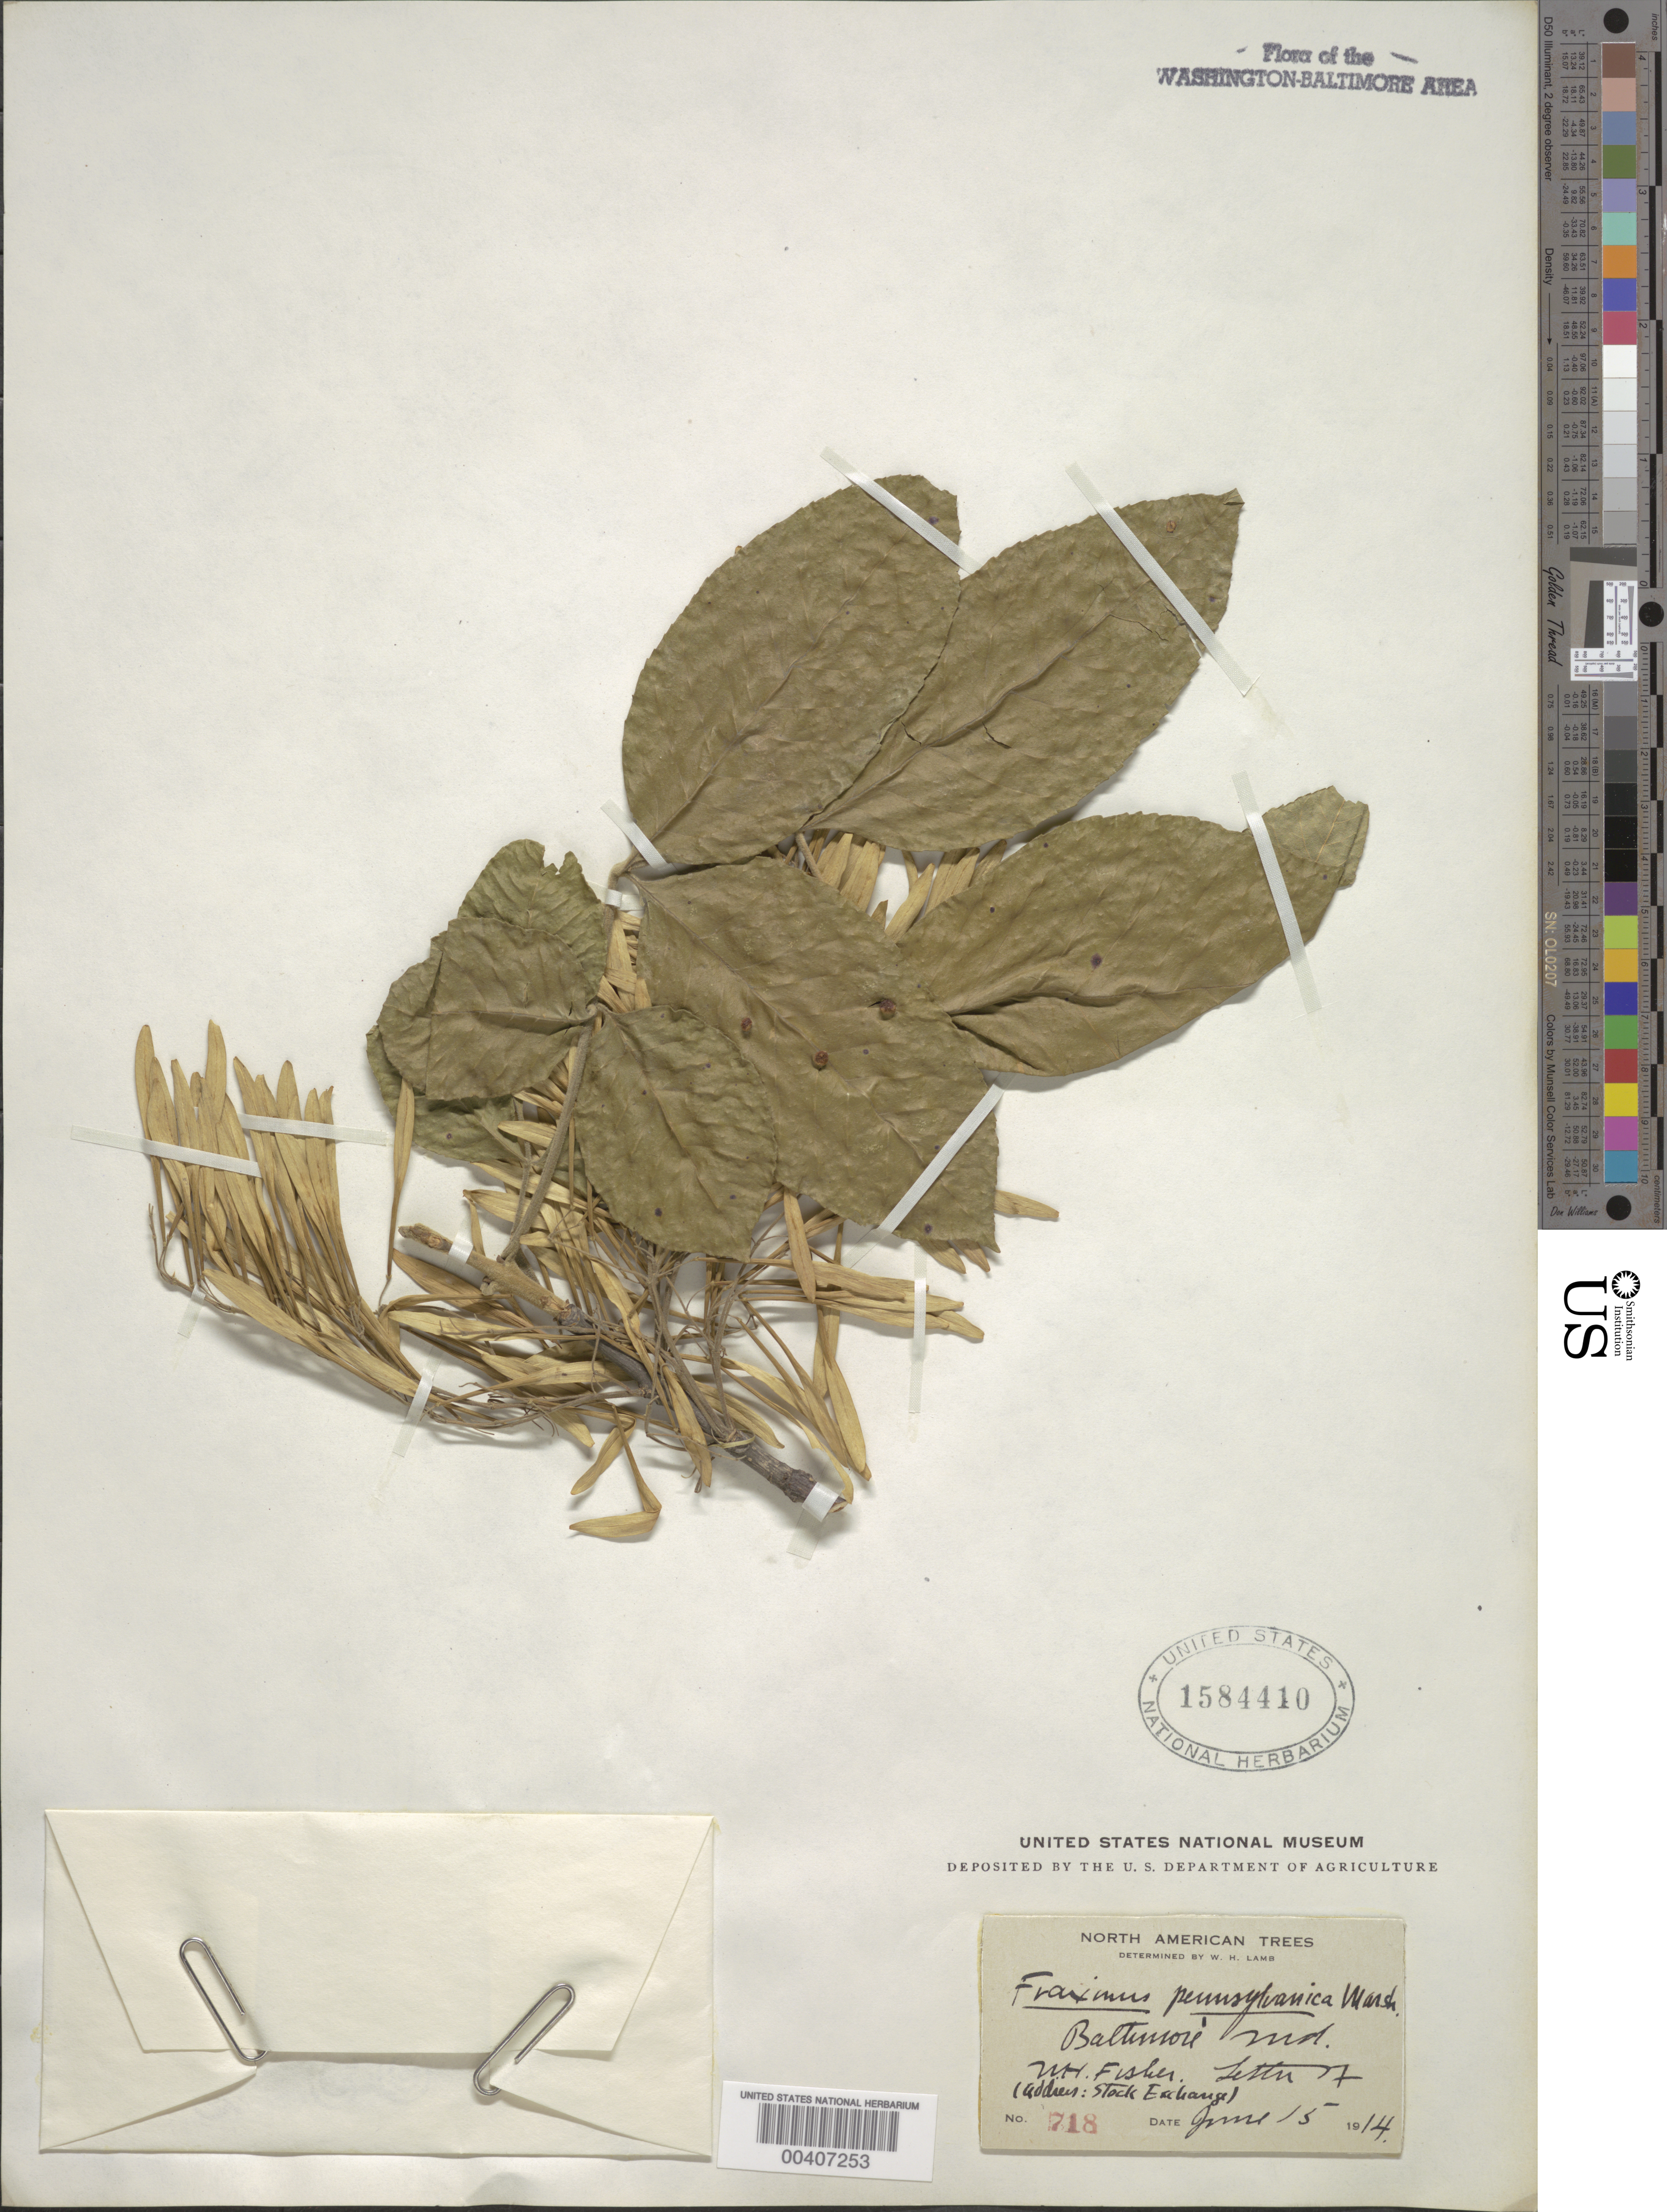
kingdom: Plantae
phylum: Tracheophyta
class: Magnoliopsida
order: Lamiales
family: Oleaceae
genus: Fraxinus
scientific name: Fraxinus pennsylvanica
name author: Marshall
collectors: W. H. Fisher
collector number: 718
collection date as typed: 15 Jun 1914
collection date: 1914-06-15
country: United States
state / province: Maryland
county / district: City of Baltimore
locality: Baltimore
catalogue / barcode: US 1584410